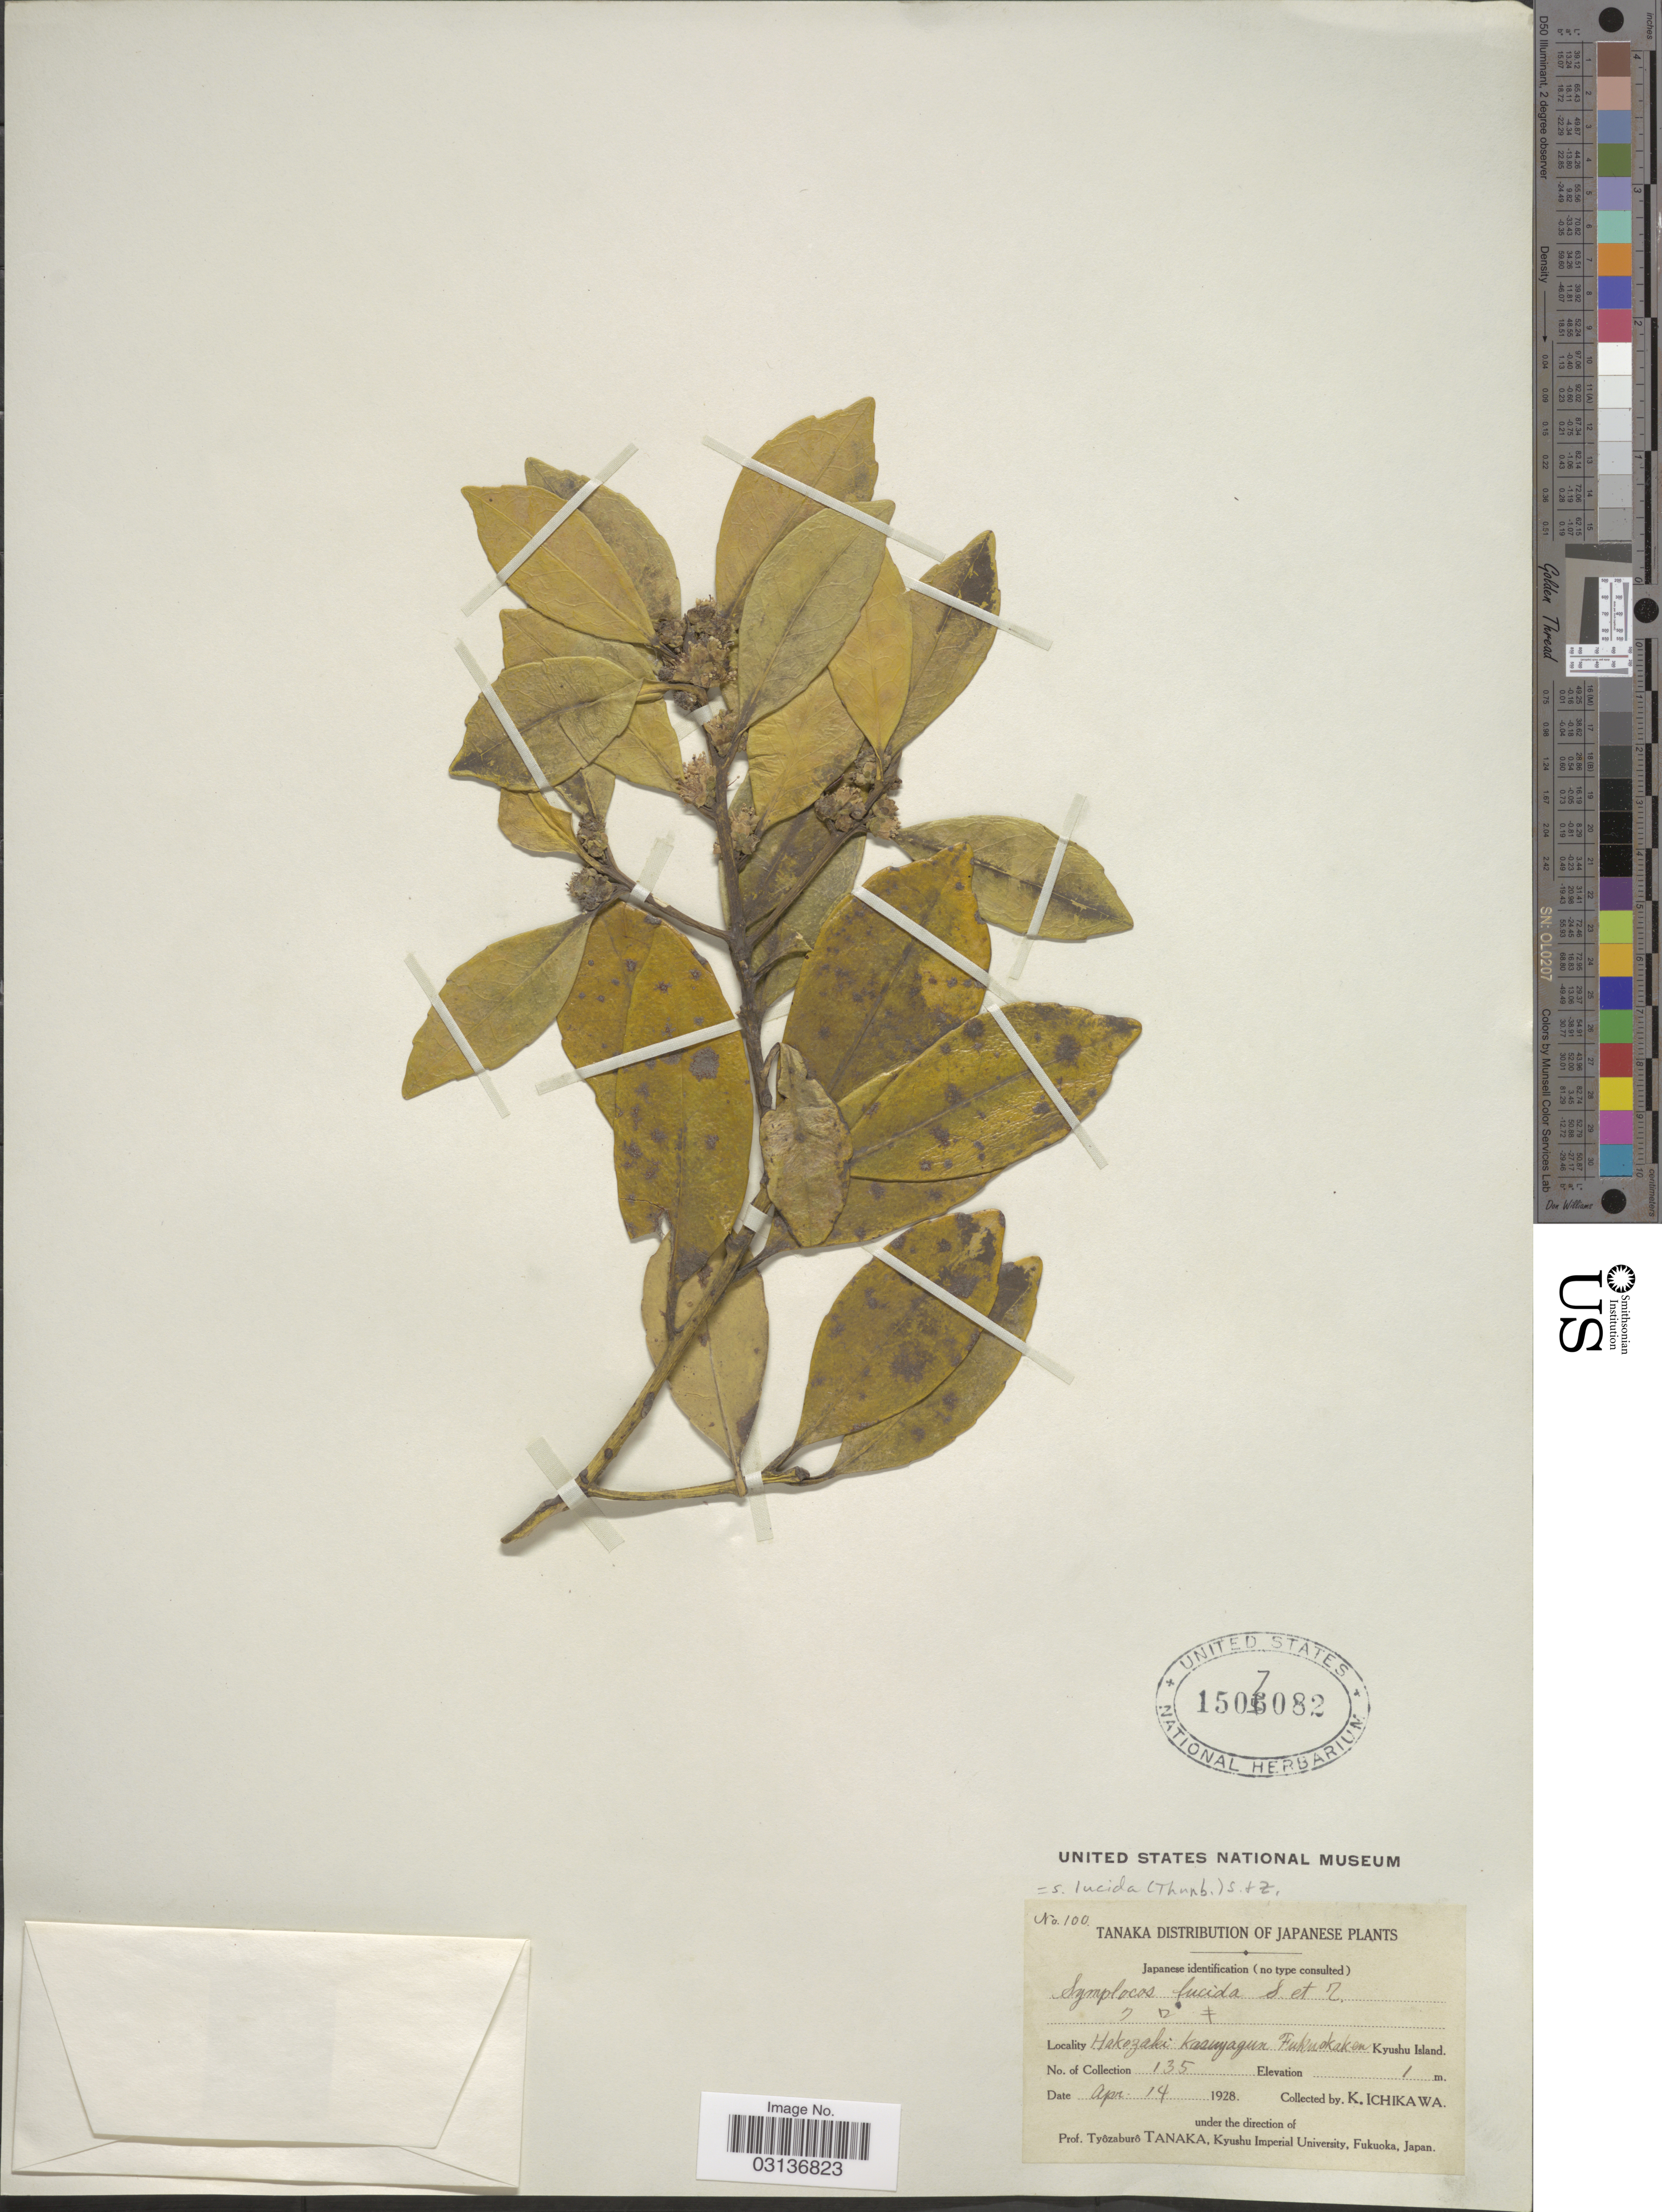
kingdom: Plantae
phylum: Tracheophyta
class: Magnoliopsida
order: Ericales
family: Symplocaceae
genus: Symplocos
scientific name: Symplocos lucida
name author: (Thurb.) Siebold & Zucc.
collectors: K. Ichikawa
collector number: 100/135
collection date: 1928-04-14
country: Japan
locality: Hakozaki kasuyagun Fukuokaken Kyushu Island.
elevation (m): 1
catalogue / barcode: US 1507082